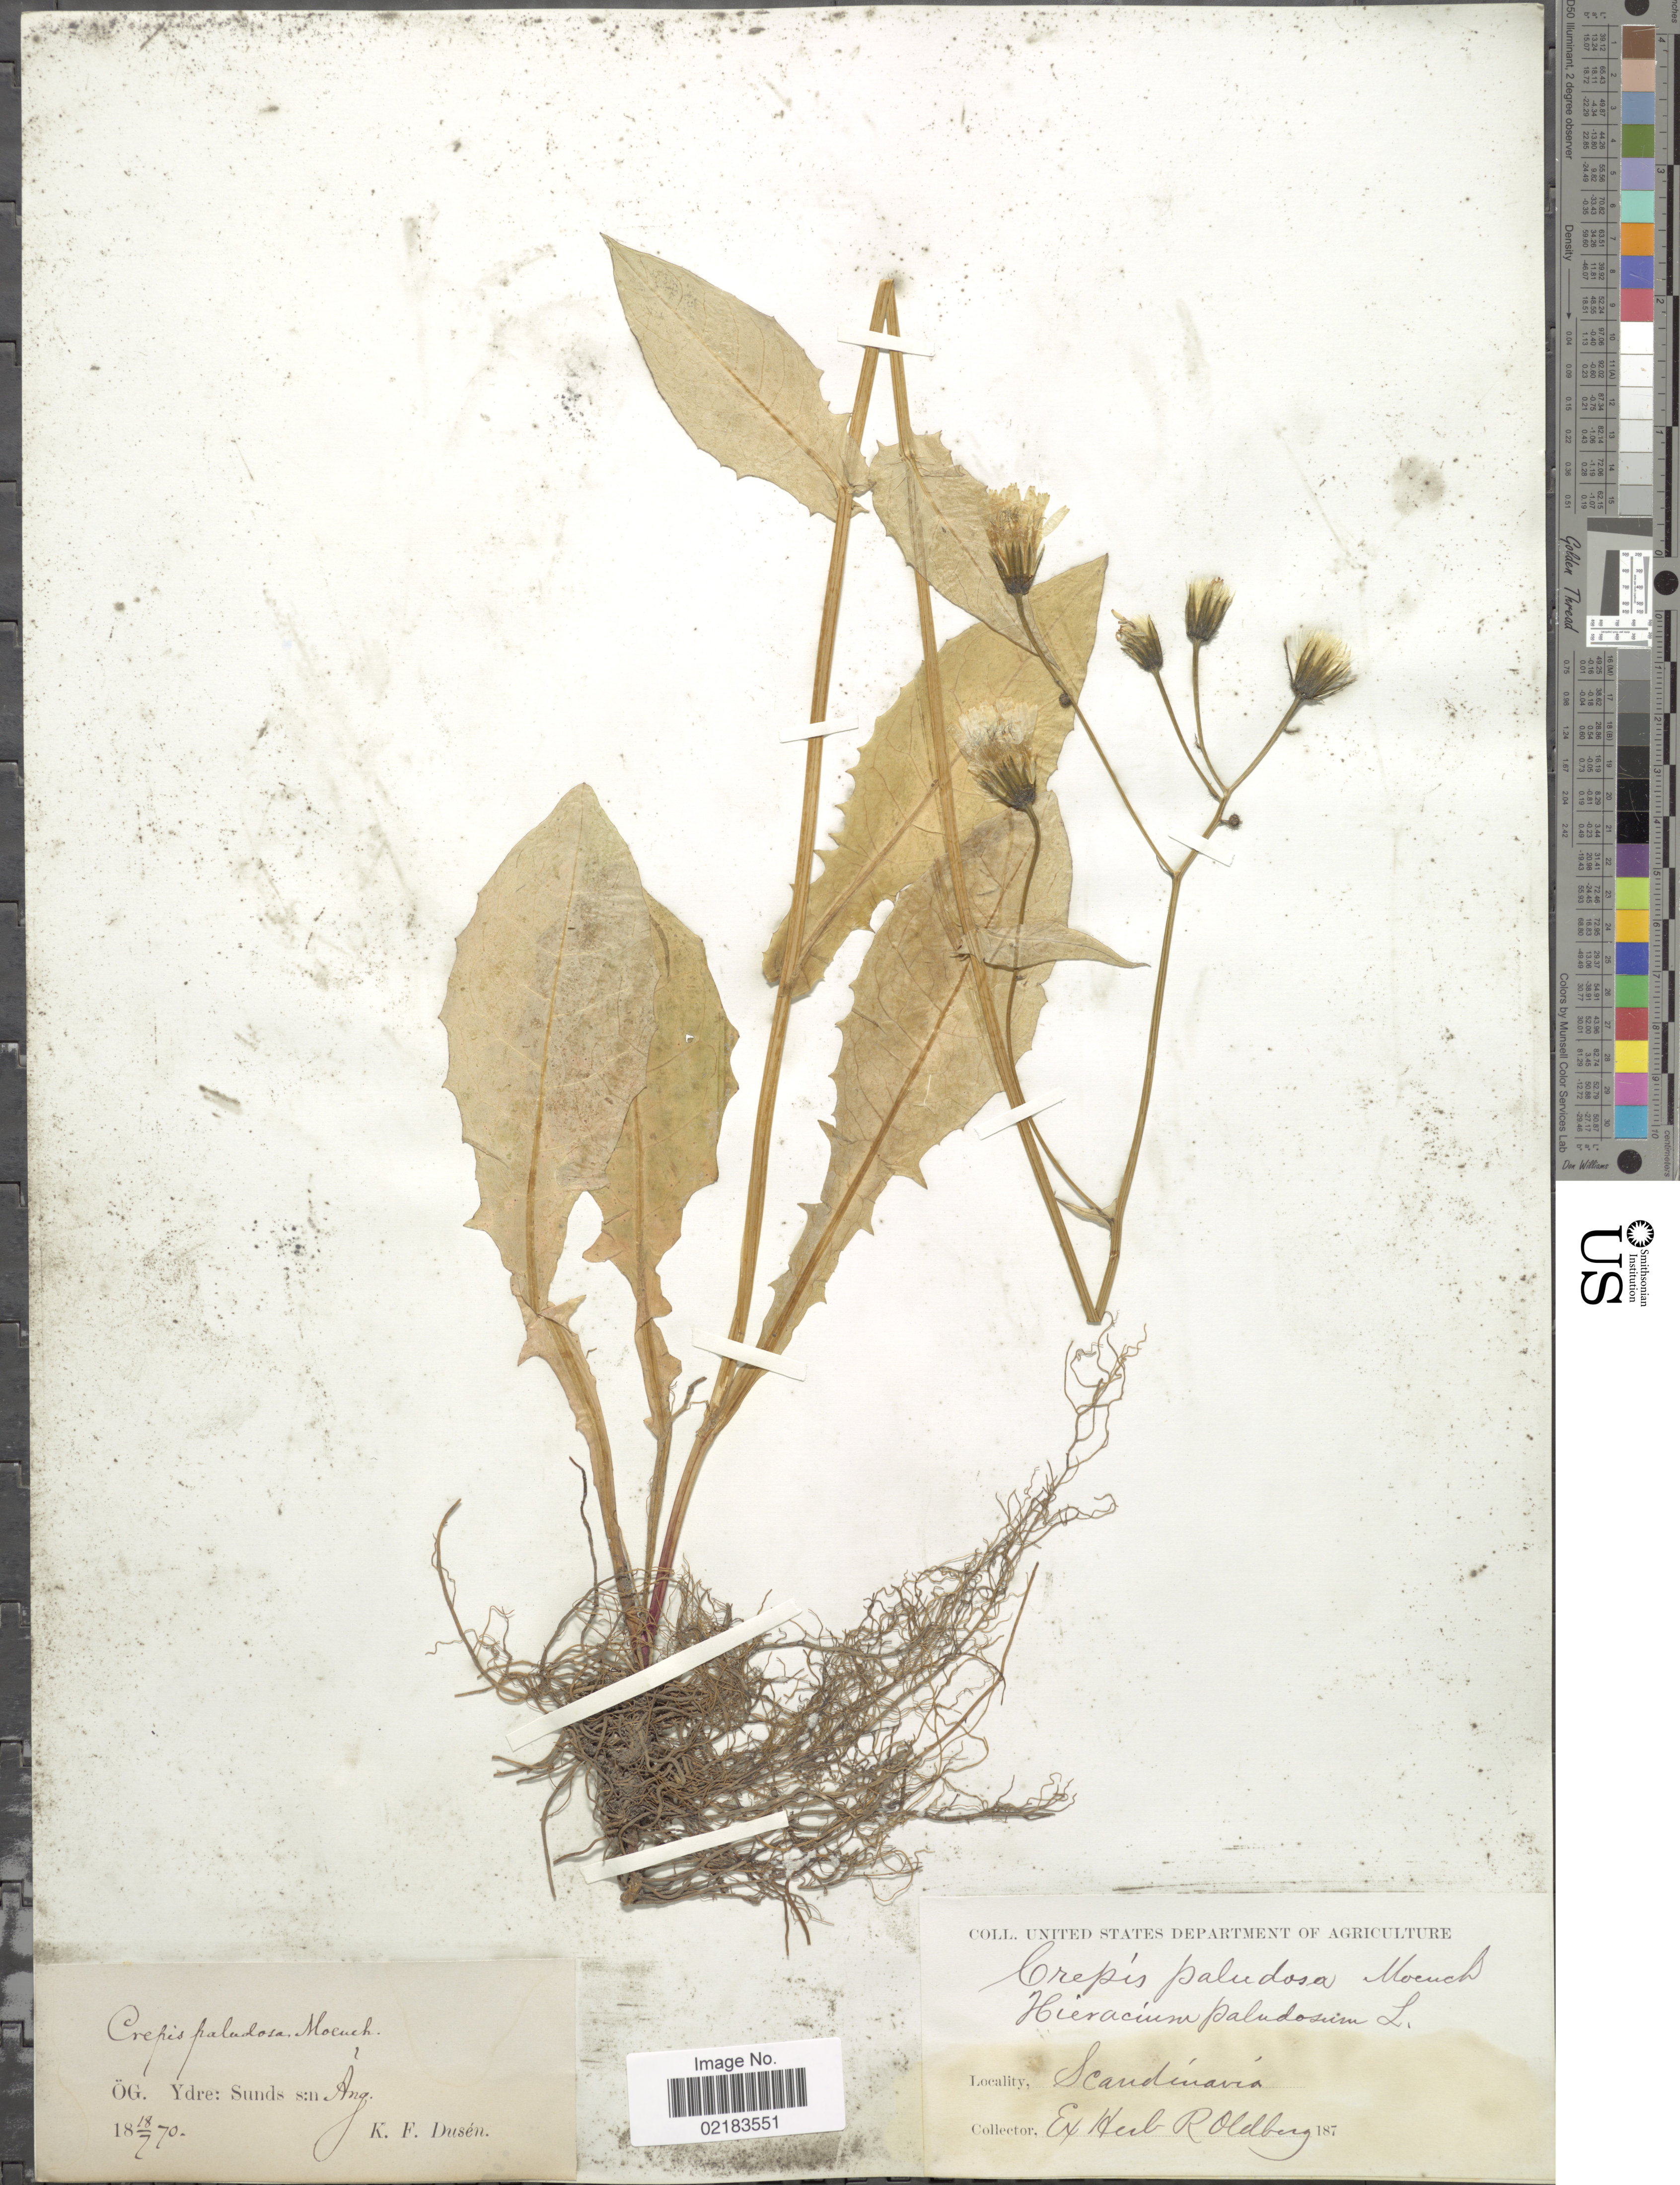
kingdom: Plantae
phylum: Tracheophyta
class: Magnoliopsida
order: Asterales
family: Asteraceae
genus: Crepis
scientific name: Crepis paludosa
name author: (L.) Moench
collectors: ex herb. R. Oldberg & K. Dusén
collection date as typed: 187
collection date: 1870-07-18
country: Sweden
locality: ÖG. Ydre: Sunds s:n Ang.